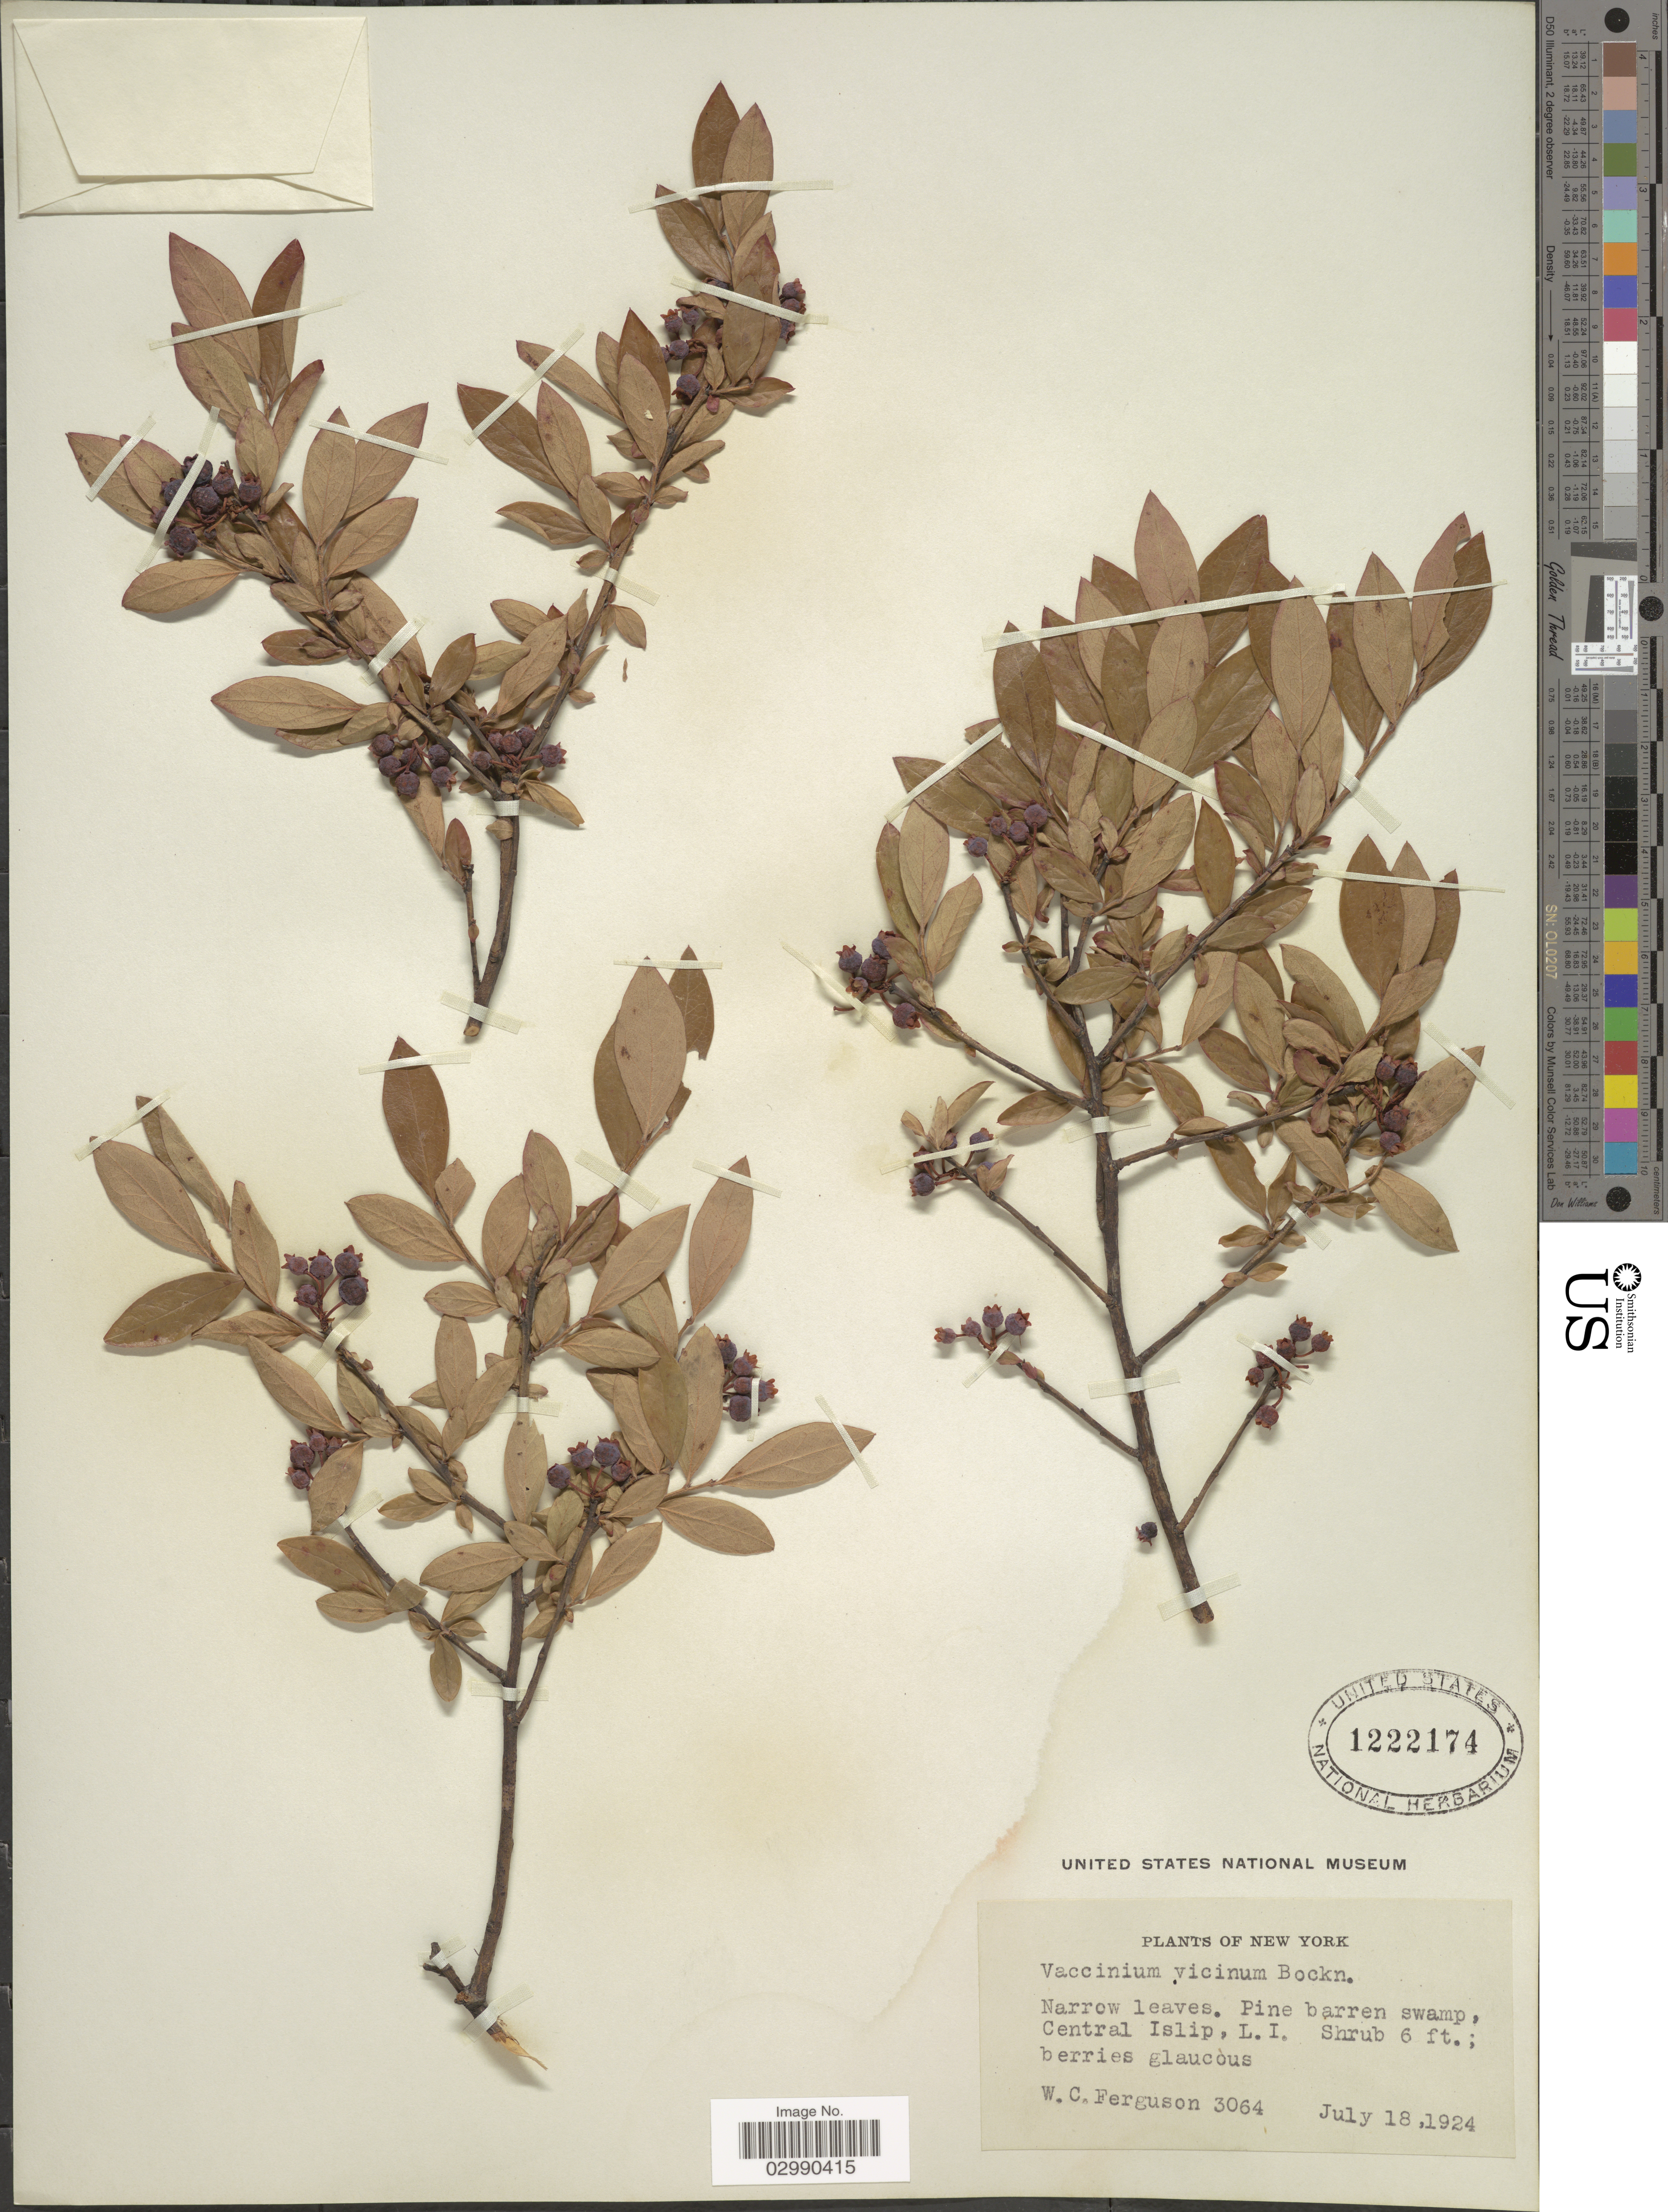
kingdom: Plantae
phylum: Tracheophyta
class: Magnoliopsida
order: Ericales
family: Ericaceae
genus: Vaccinium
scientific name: Vaccinium vicinum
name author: E.P. Bicknell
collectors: W. Ferguson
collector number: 3064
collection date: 1924-07-18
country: United States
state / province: New York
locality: Pine barren swamp, Central Islip, L.I.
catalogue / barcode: US 1222174